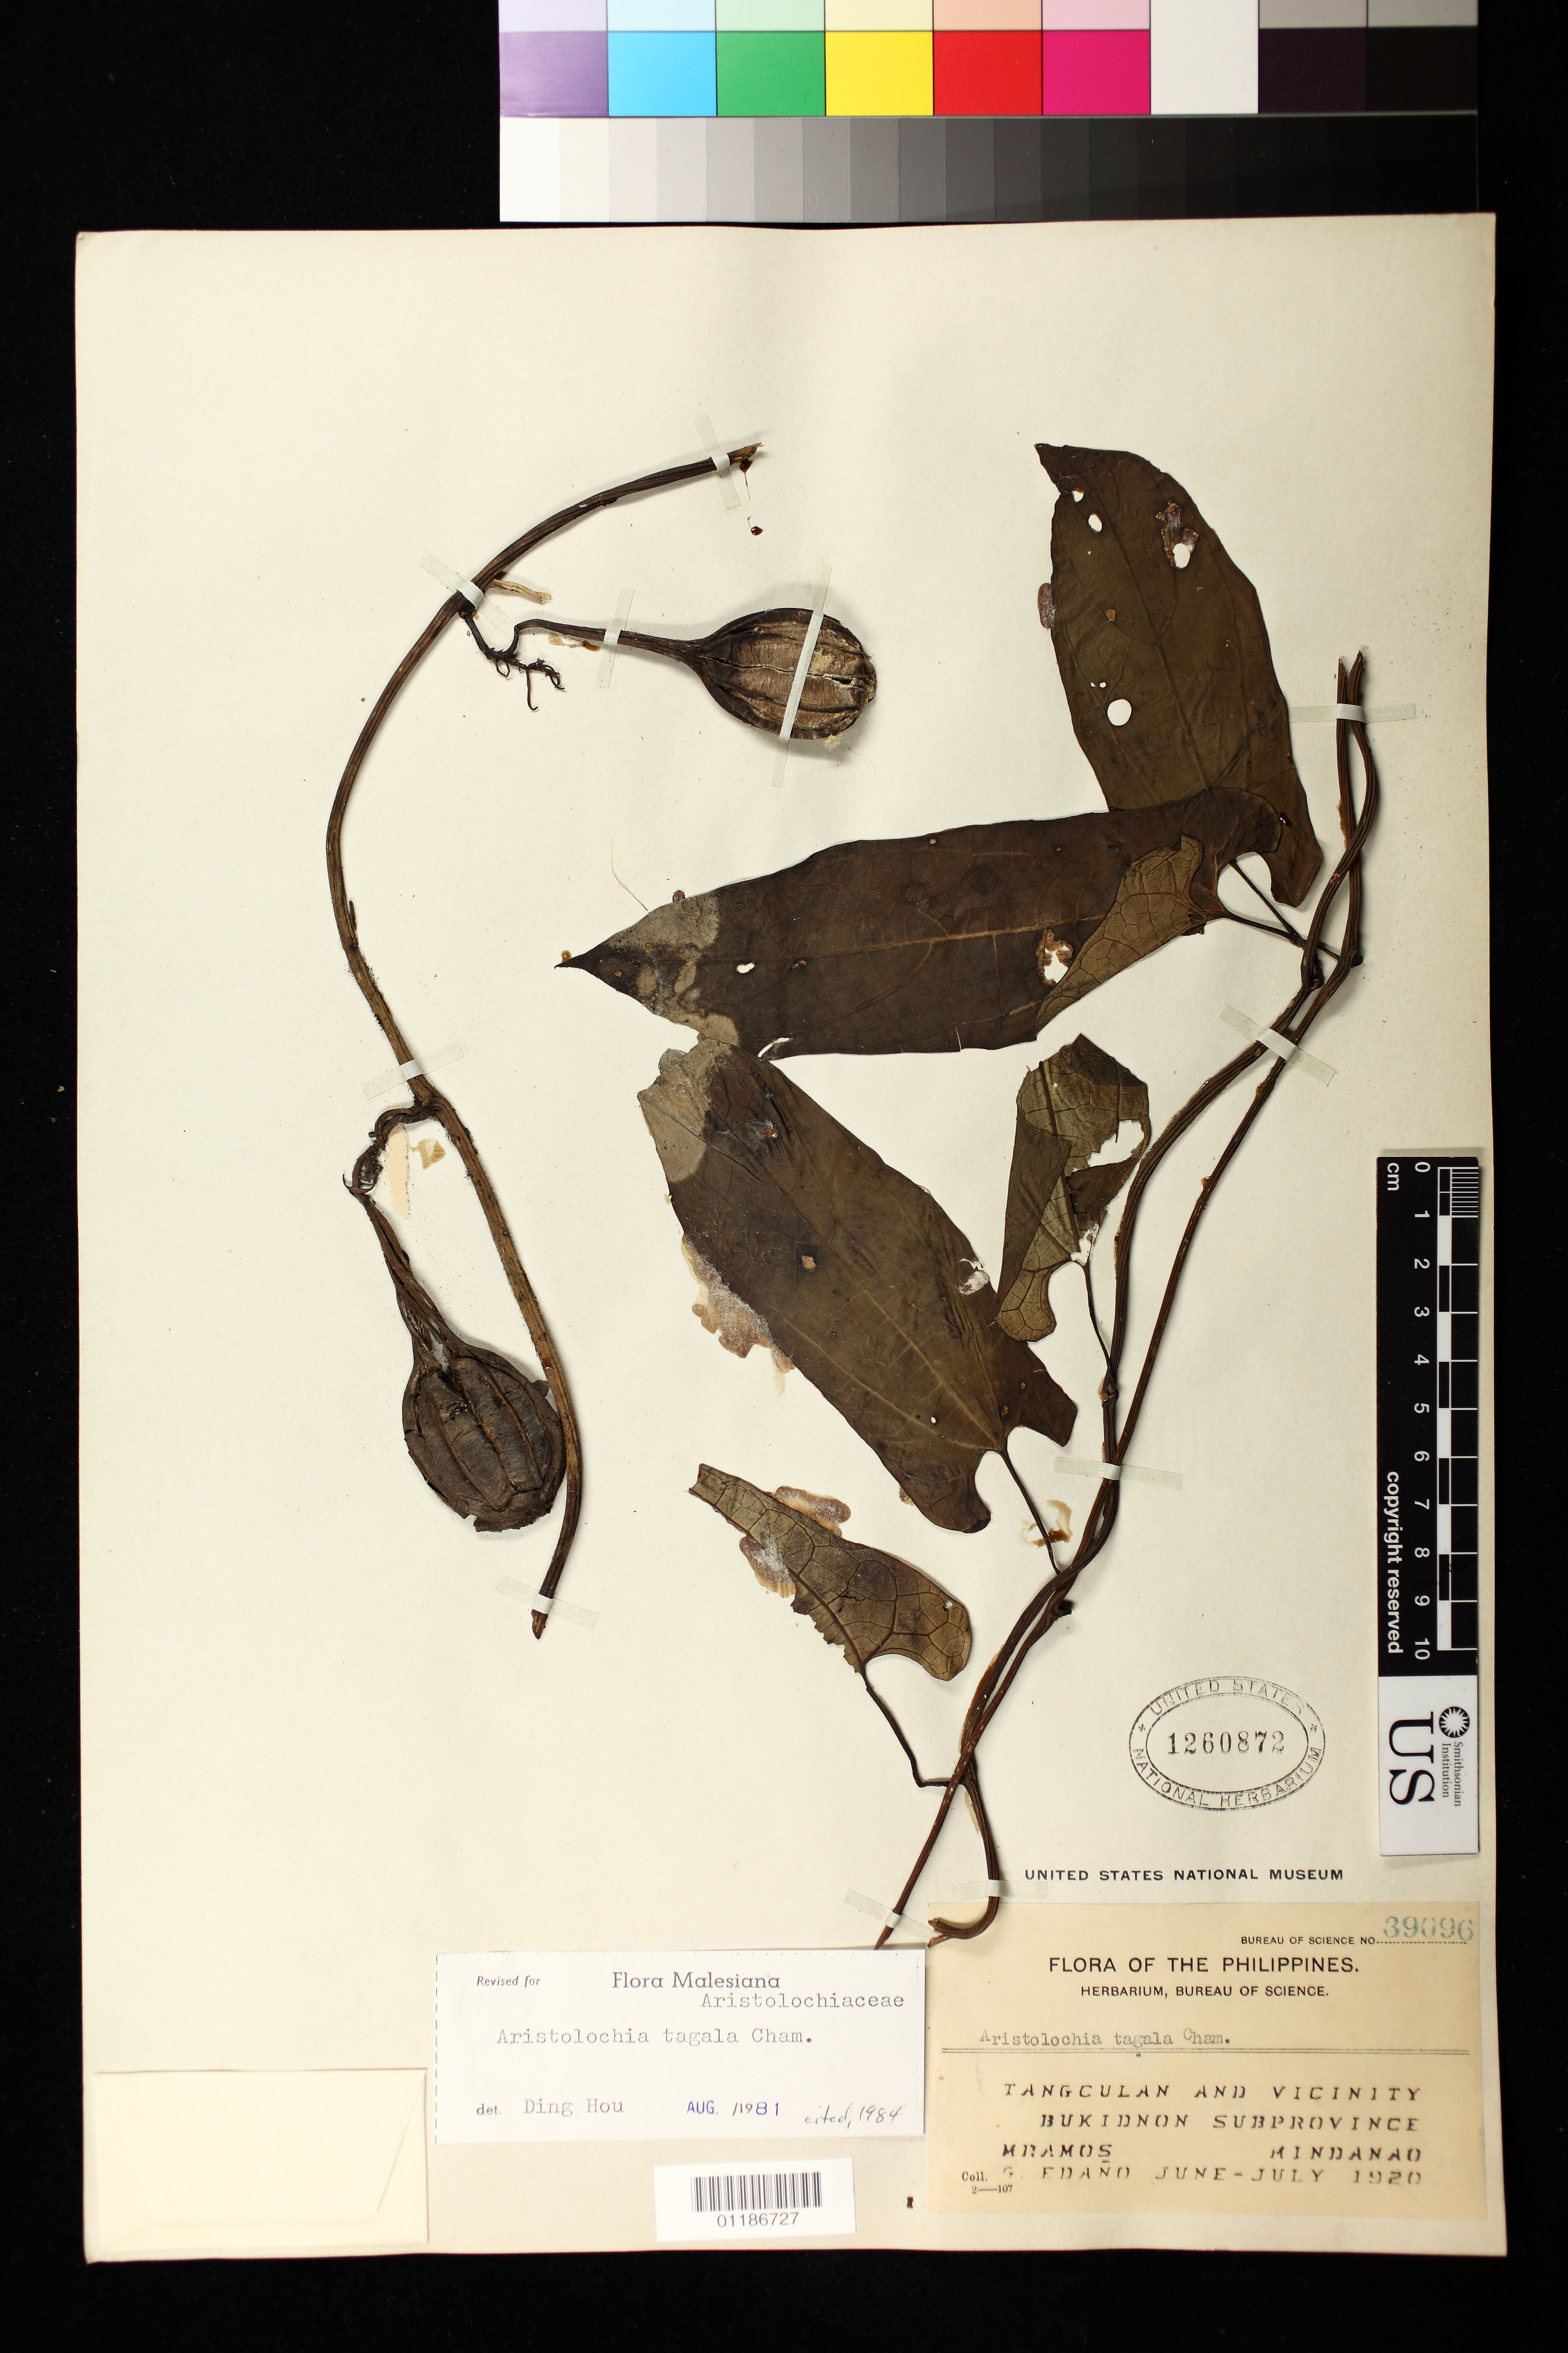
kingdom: Plantae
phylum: Tracheophyta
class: Magnoliopsida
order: Piperales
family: Aristolochiaceae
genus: Aristolochia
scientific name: Aristolochia tagala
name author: Cham.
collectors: M. Ramos & G. E. Edaño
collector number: Bur. Sci. 39096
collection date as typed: Jun 1920 and -- Jul 1920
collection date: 1920-06/1920-07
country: Philippines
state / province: Northern Mindanao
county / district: Bukidnon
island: Mindanao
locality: Tangculan and vicinity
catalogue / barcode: US 1260872